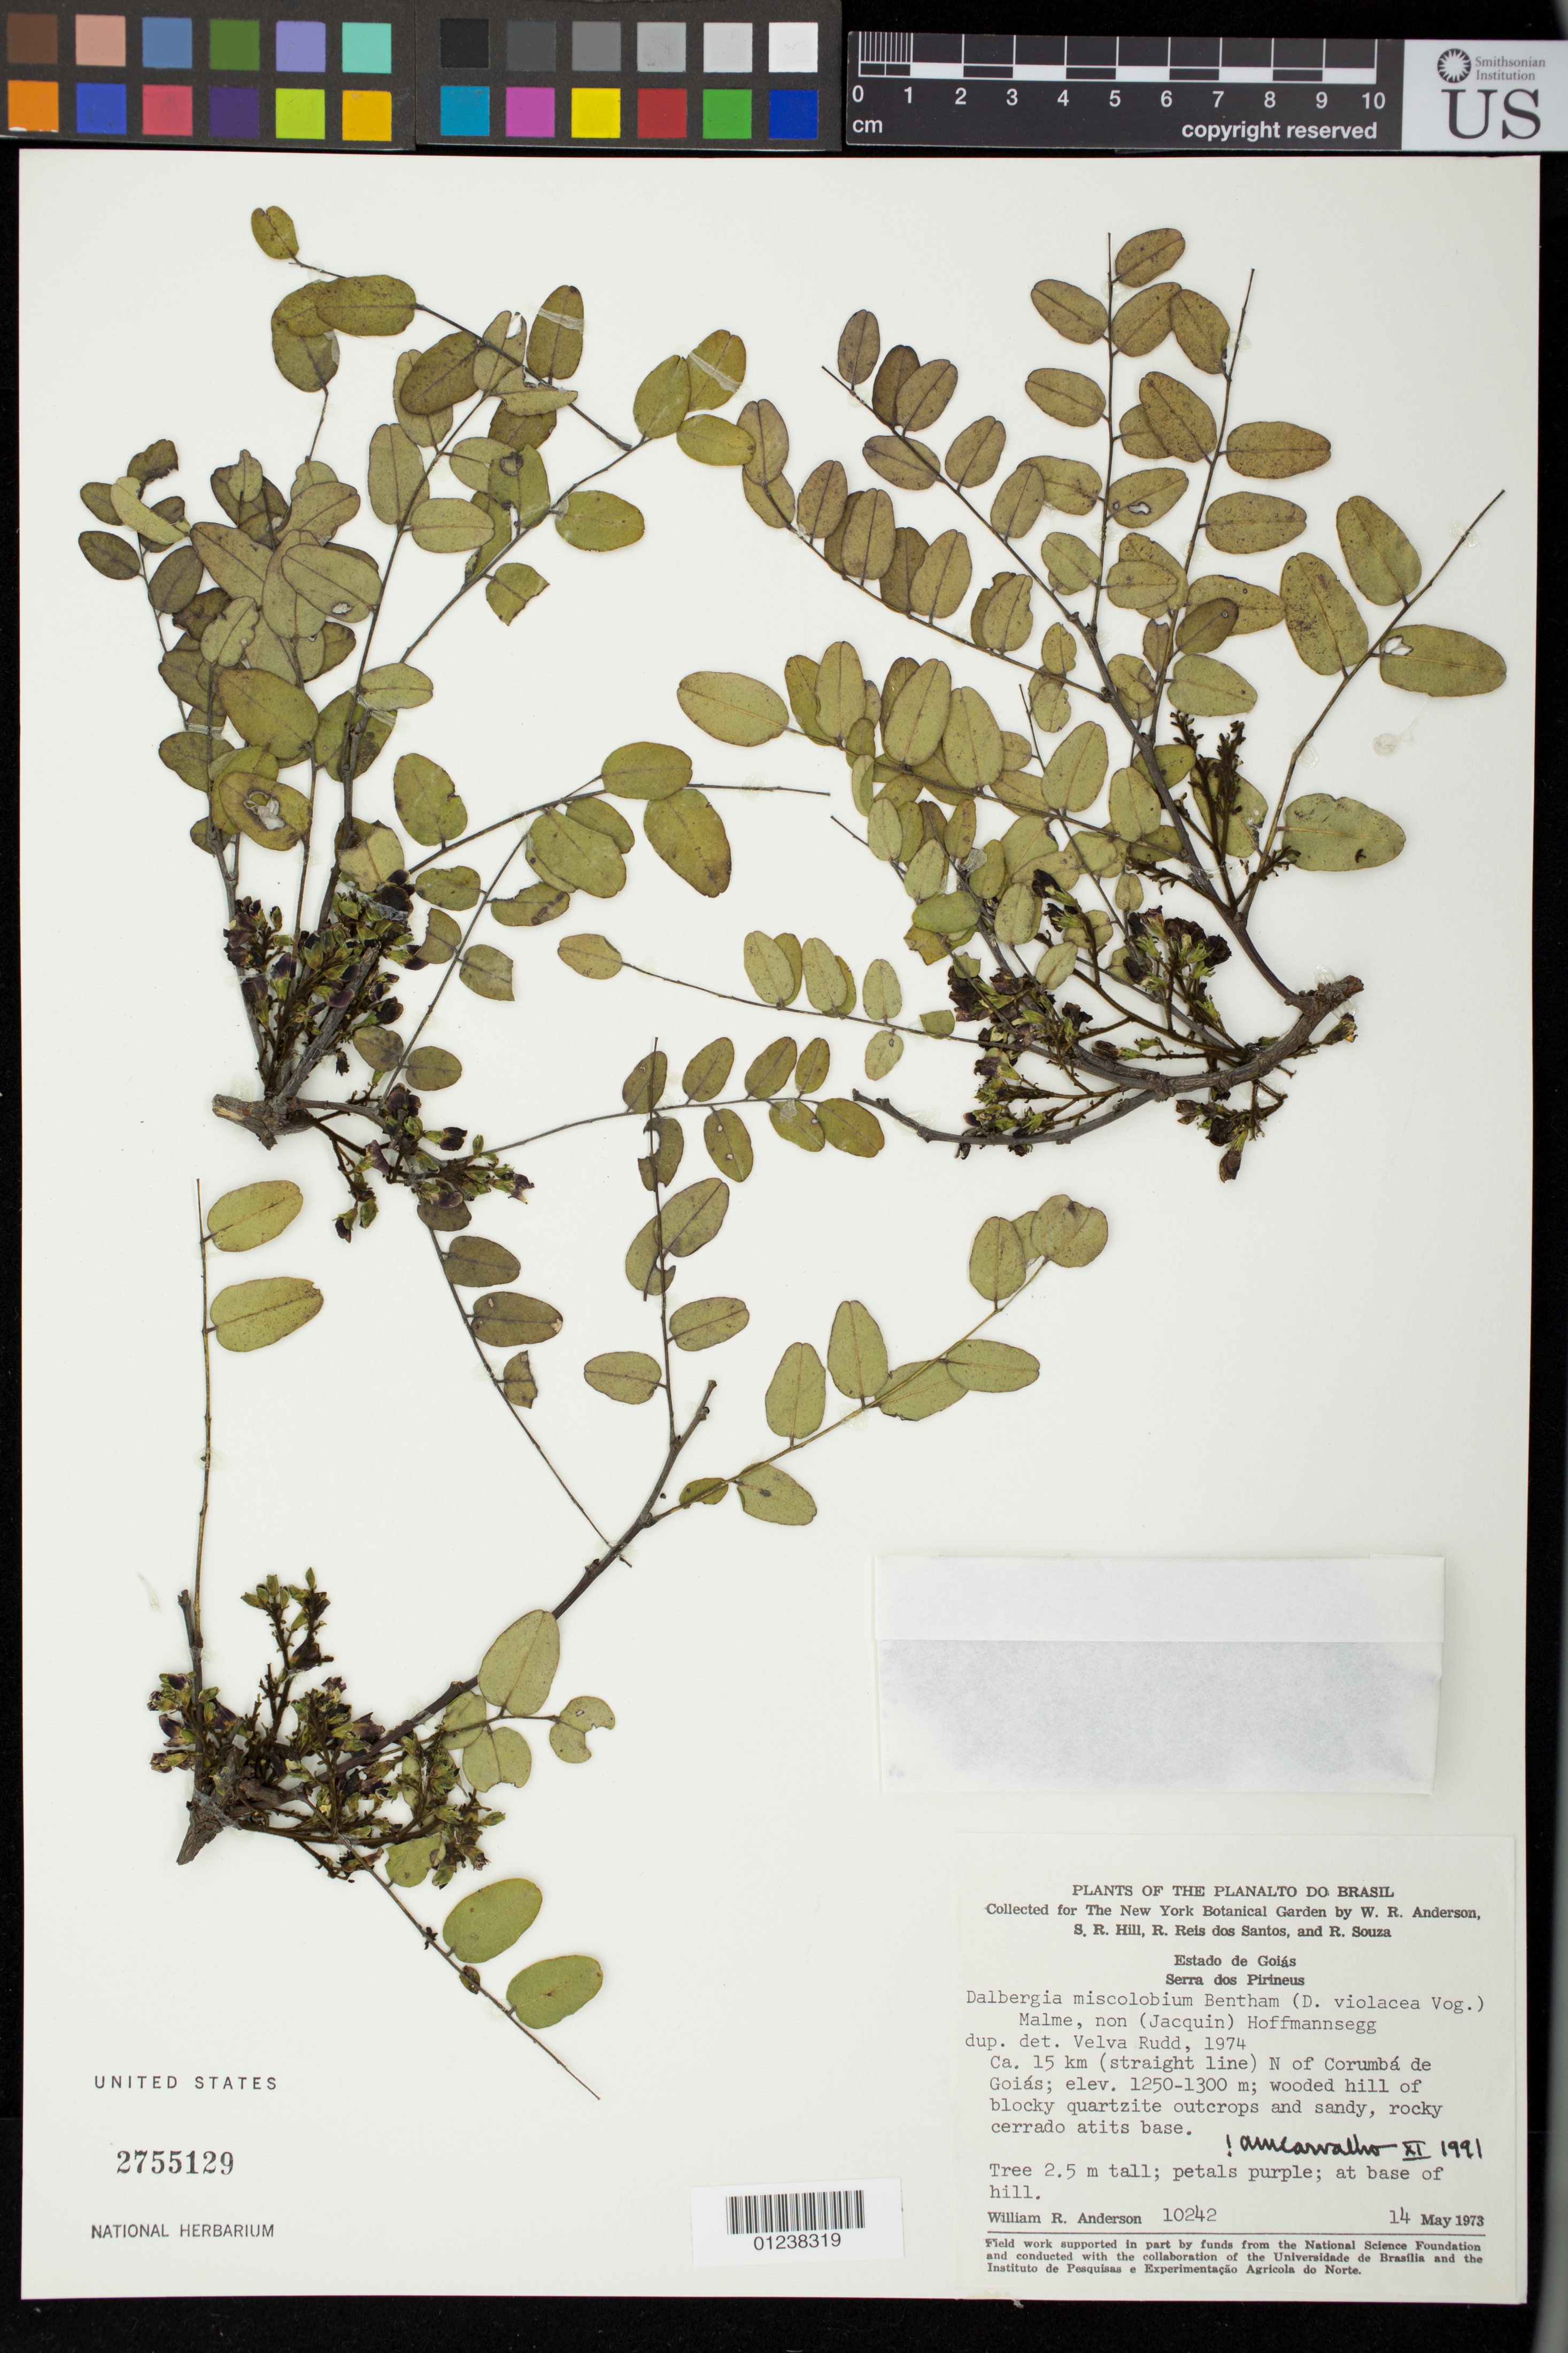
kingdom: Plantae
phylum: Tracheophyta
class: Magnoliopsida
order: Fabales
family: Fabaceae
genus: Dalbergia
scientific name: Dalbergia miscolobium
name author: Benth.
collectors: W. R. Anderson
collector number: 10242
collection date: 1973-05-14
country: Brazil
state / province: Goiás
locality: Serra dos Pirineus.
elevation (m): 1250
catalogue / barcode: US 2755129